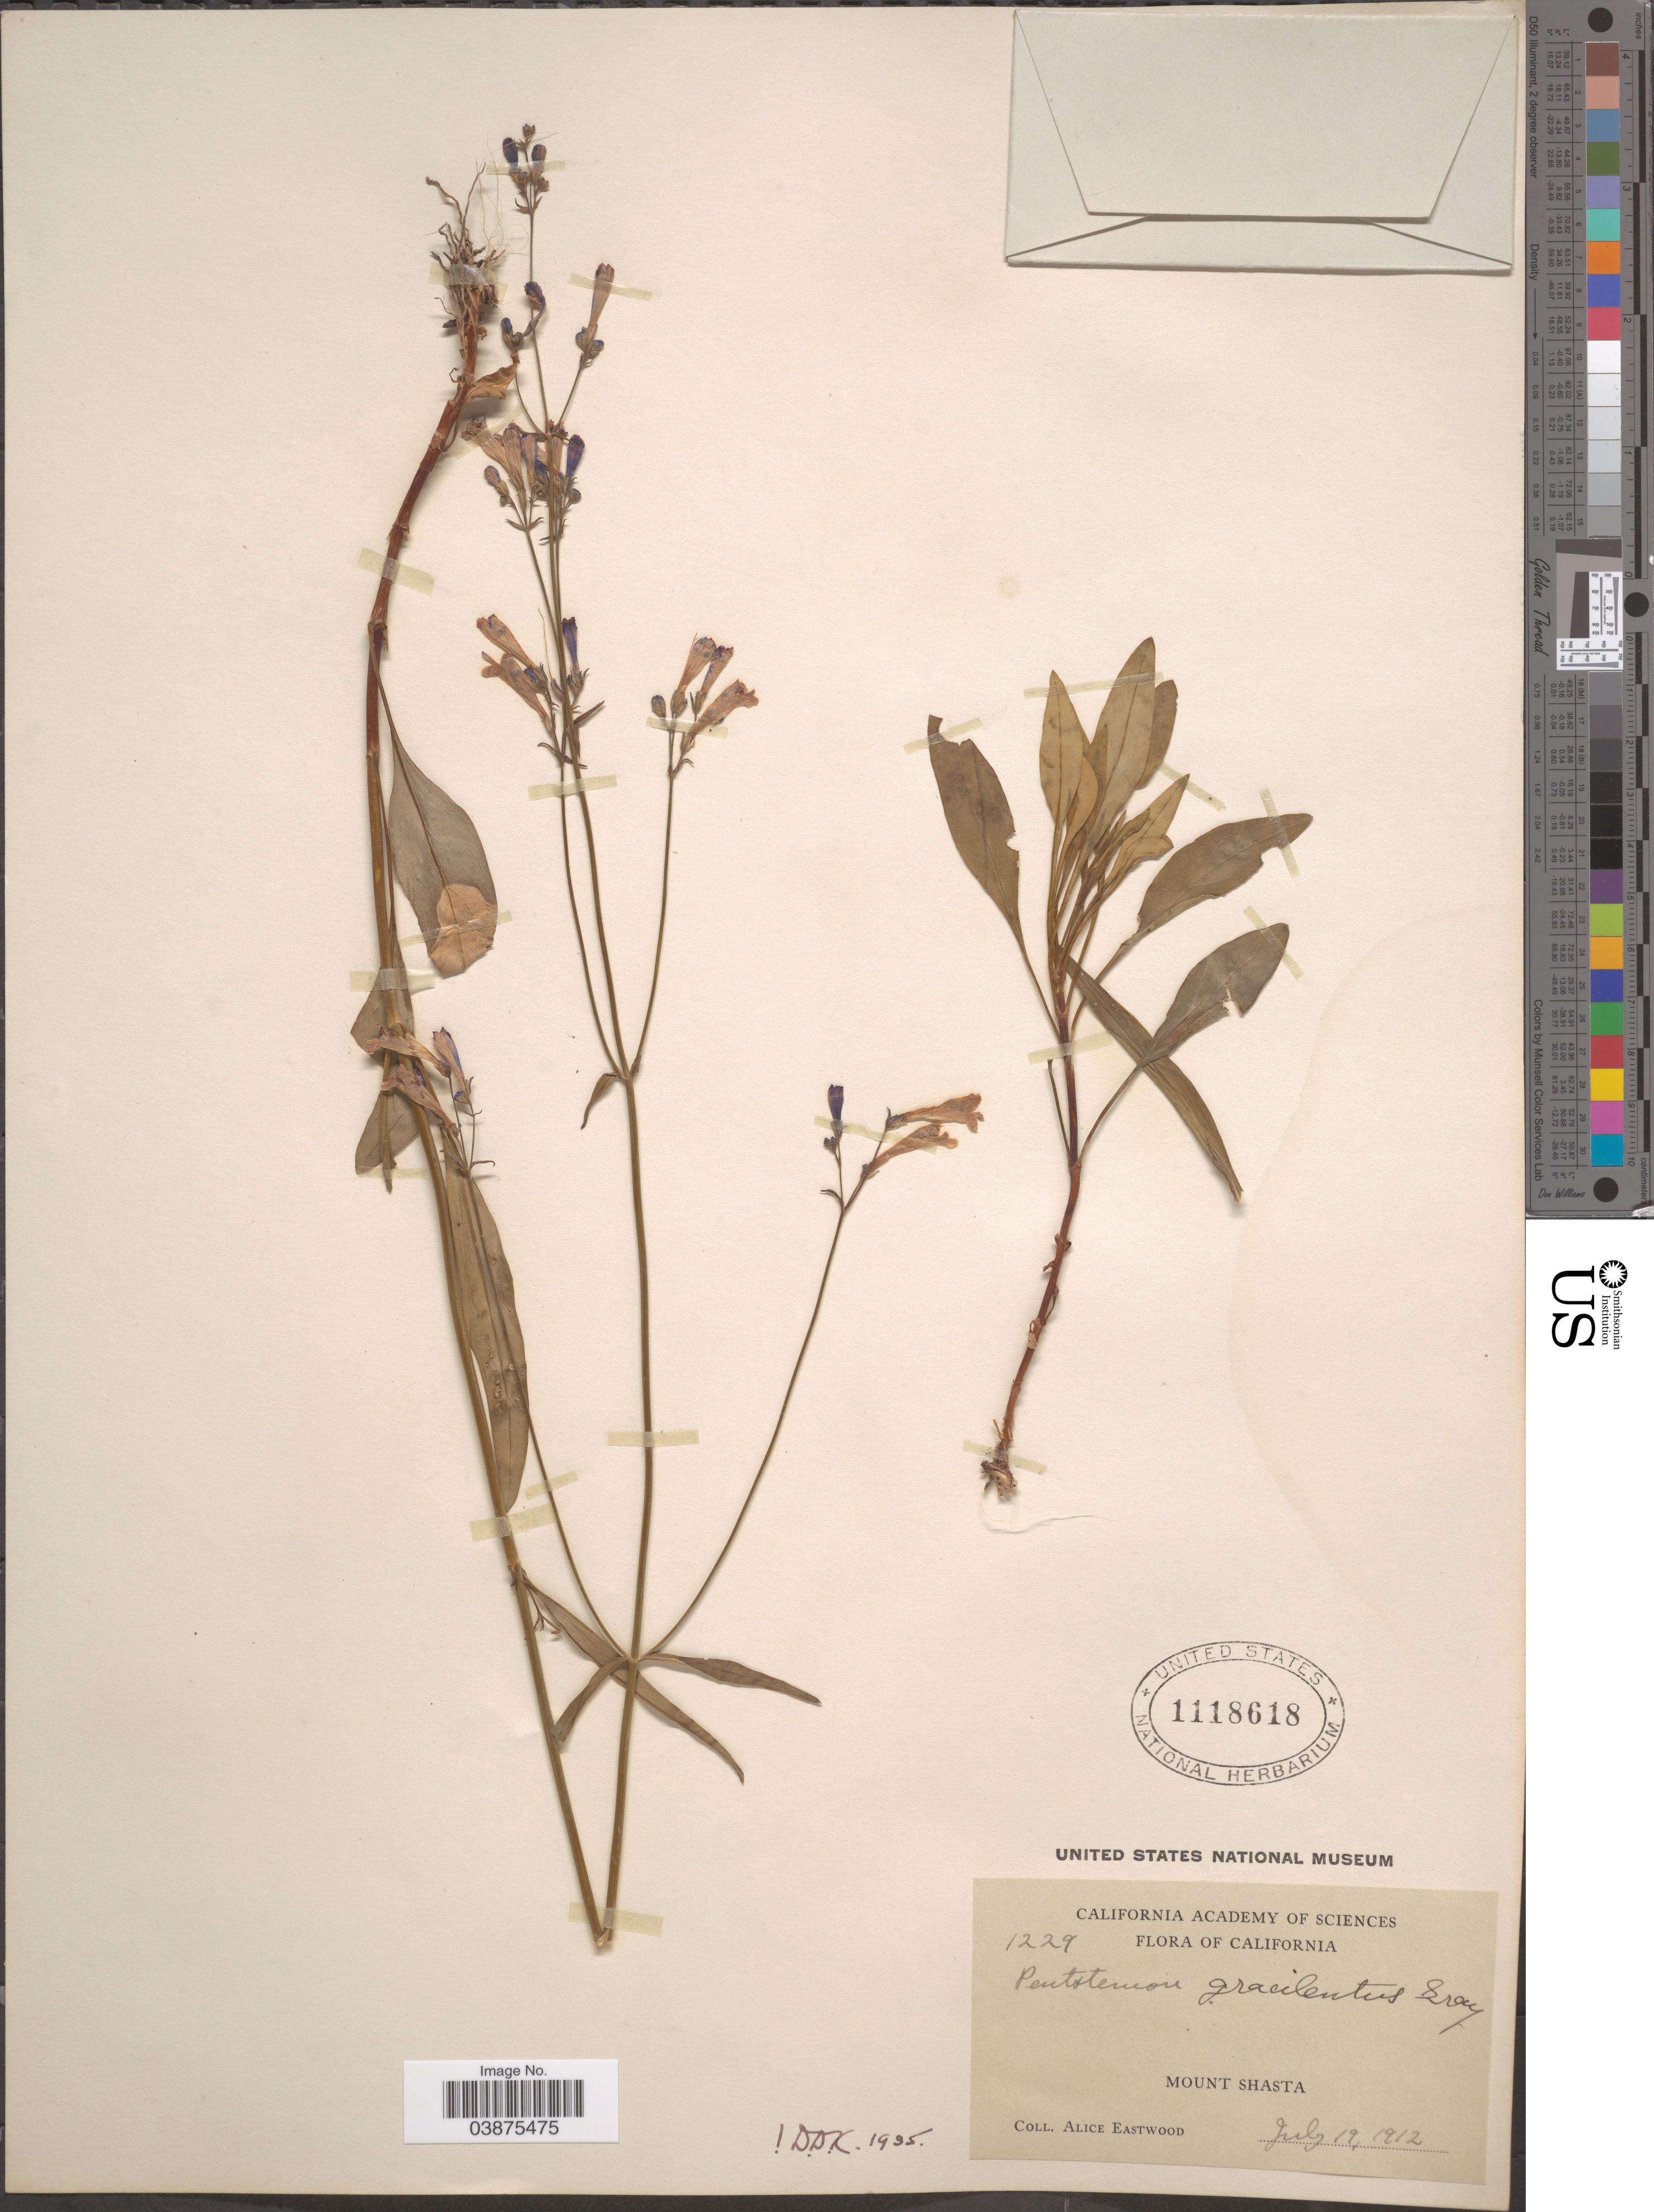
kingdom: Plantae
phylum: Tracheophyta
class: Magnoliopsida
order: Lamiales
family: Plantaginaceae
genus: Penstemon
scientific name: Penstemon gracilentus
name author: A. Gray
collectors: A. Eastwood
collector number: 1229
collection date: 1912-07-19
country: United States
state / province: California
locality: Mount Shasta.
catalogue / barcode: US 1118618